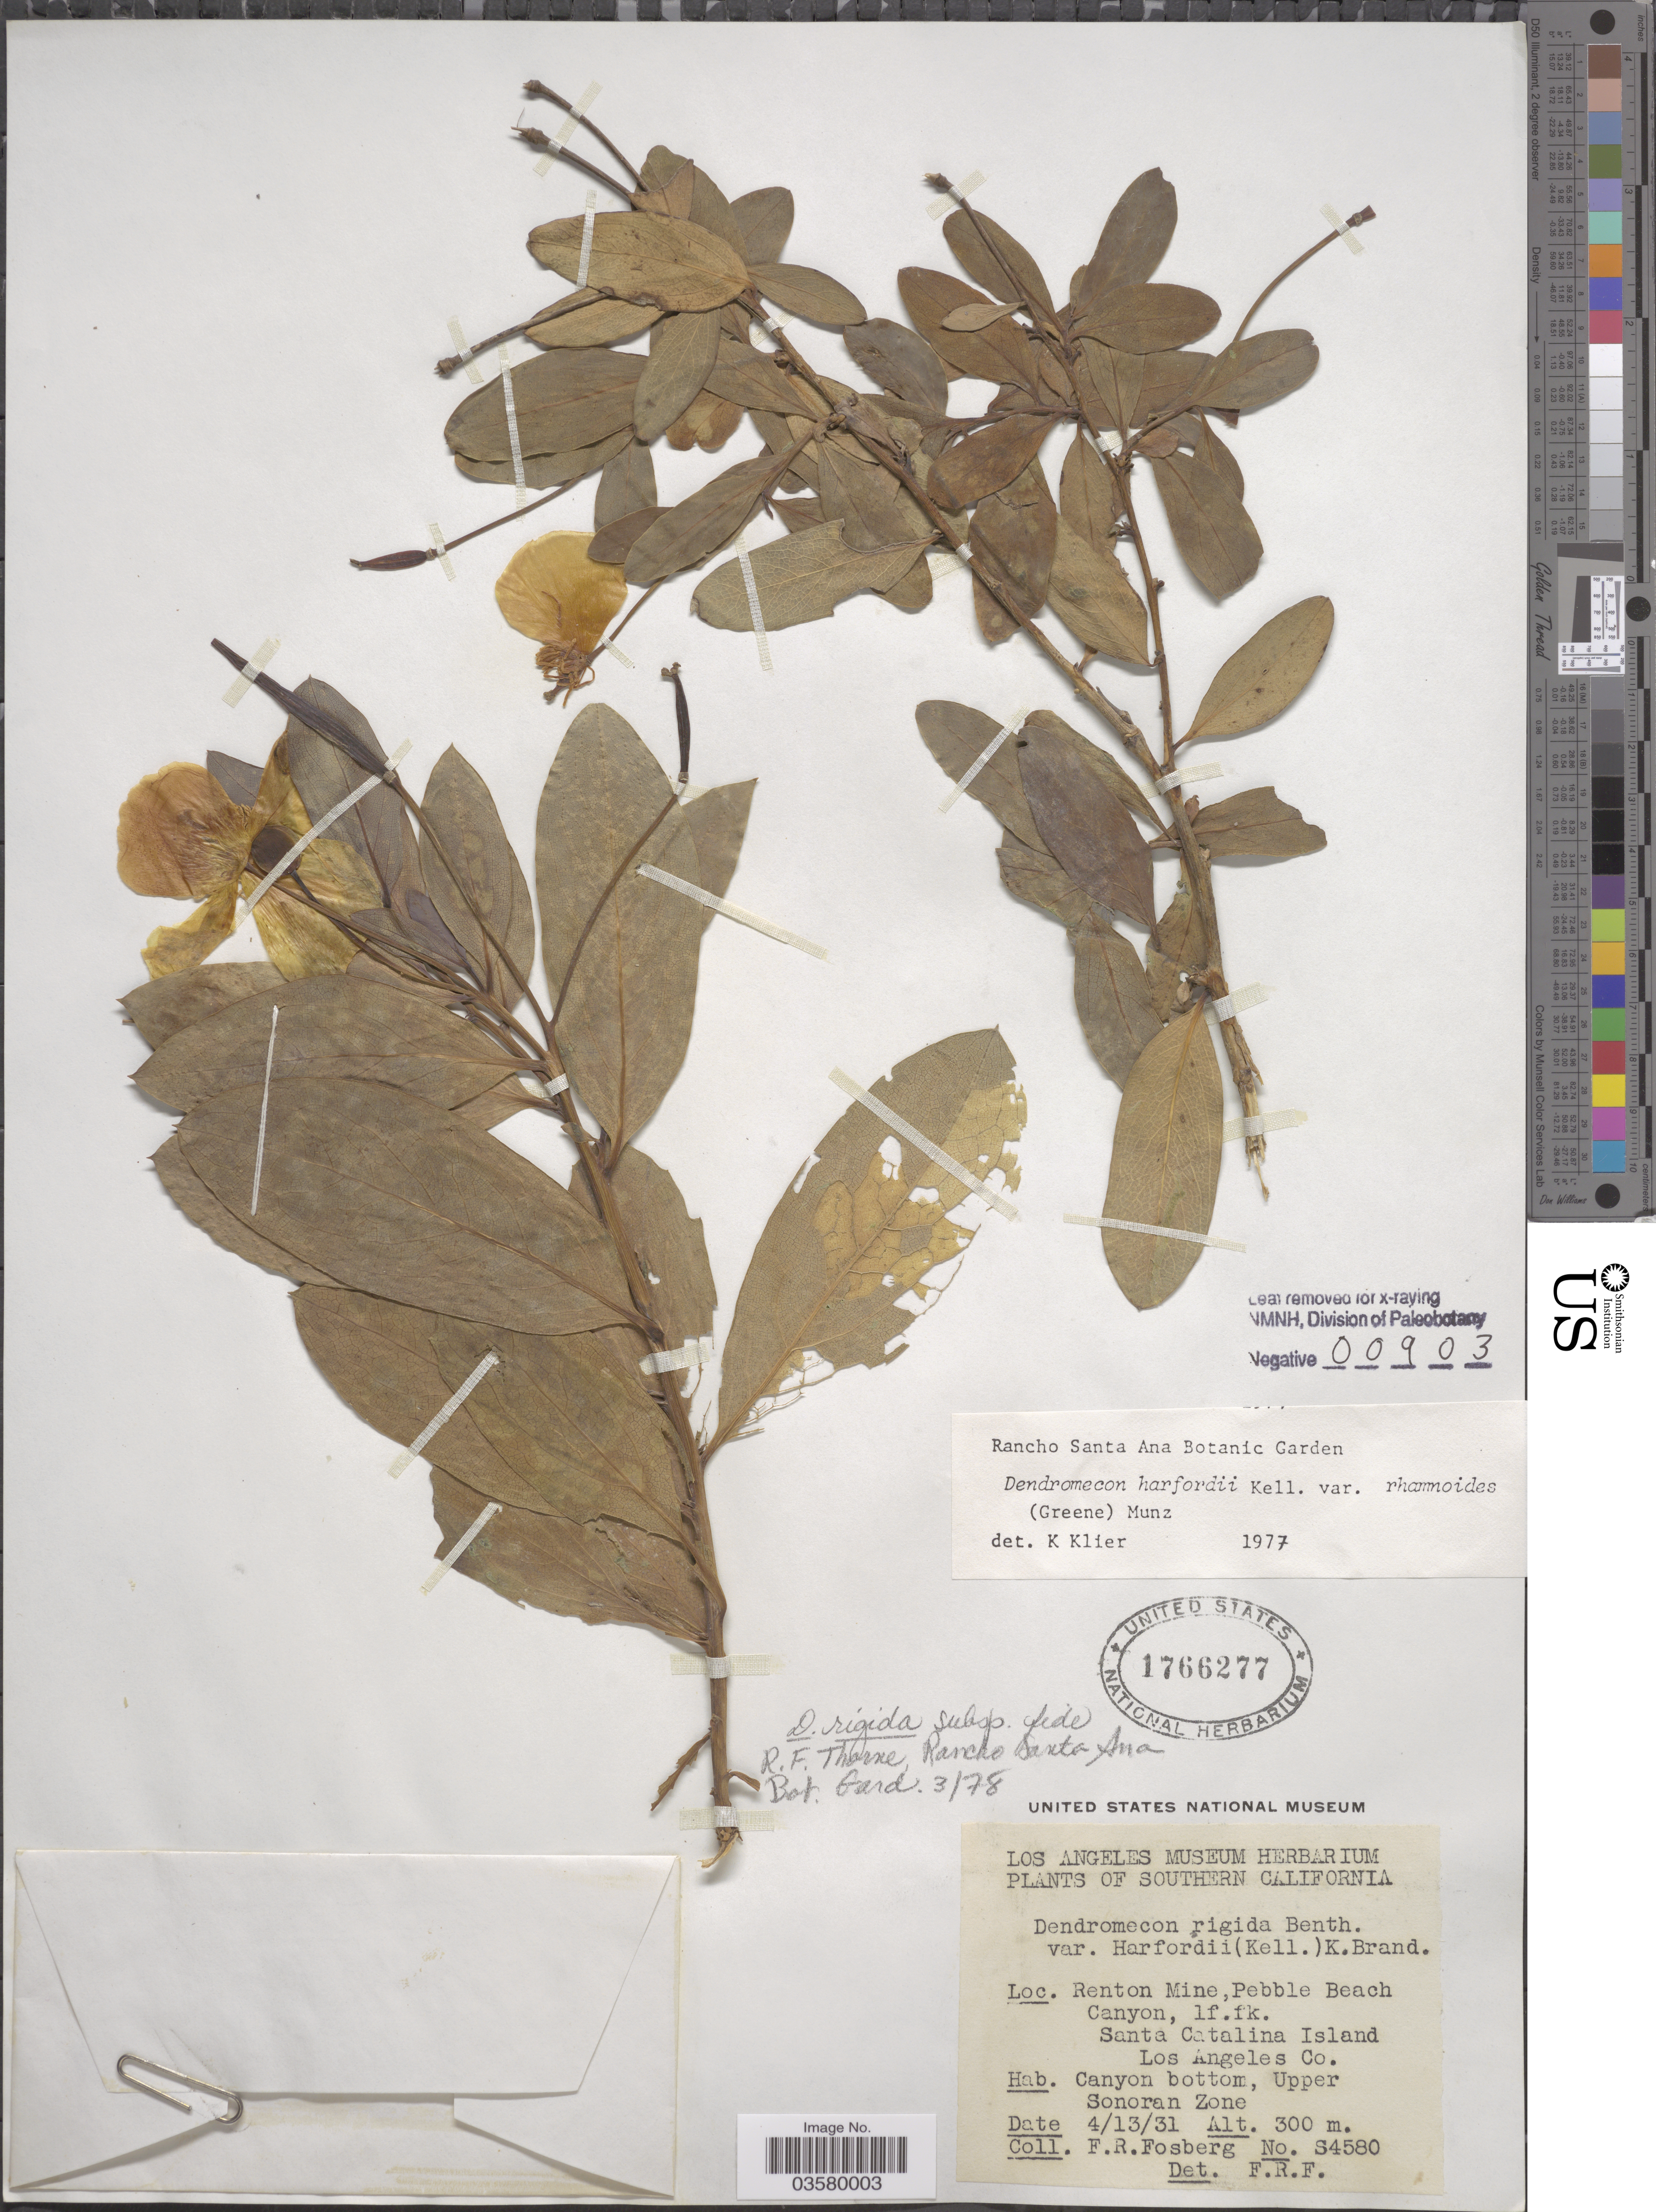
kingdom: Plantae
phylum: Tracheophyta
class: Magnoliopsida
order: Ranunculales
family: Papaveraceae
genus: Dendromecon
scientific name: Dendromecon rigida subsp. rhamnoides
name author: (Greene) Thorne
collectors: F. R. Fosberg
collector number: S4580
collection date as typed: Transcribed d/m/y: 13/4/31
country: United States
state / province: California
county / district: Los Angeles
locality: Southern California. Renton Mine, Pebble Beach Canyon, lf. fk. Santa Catalina Island, Los Angeles Co. Canyon bottom, Upper Sonoran Zone.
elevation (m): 300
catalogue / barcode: US 1766277